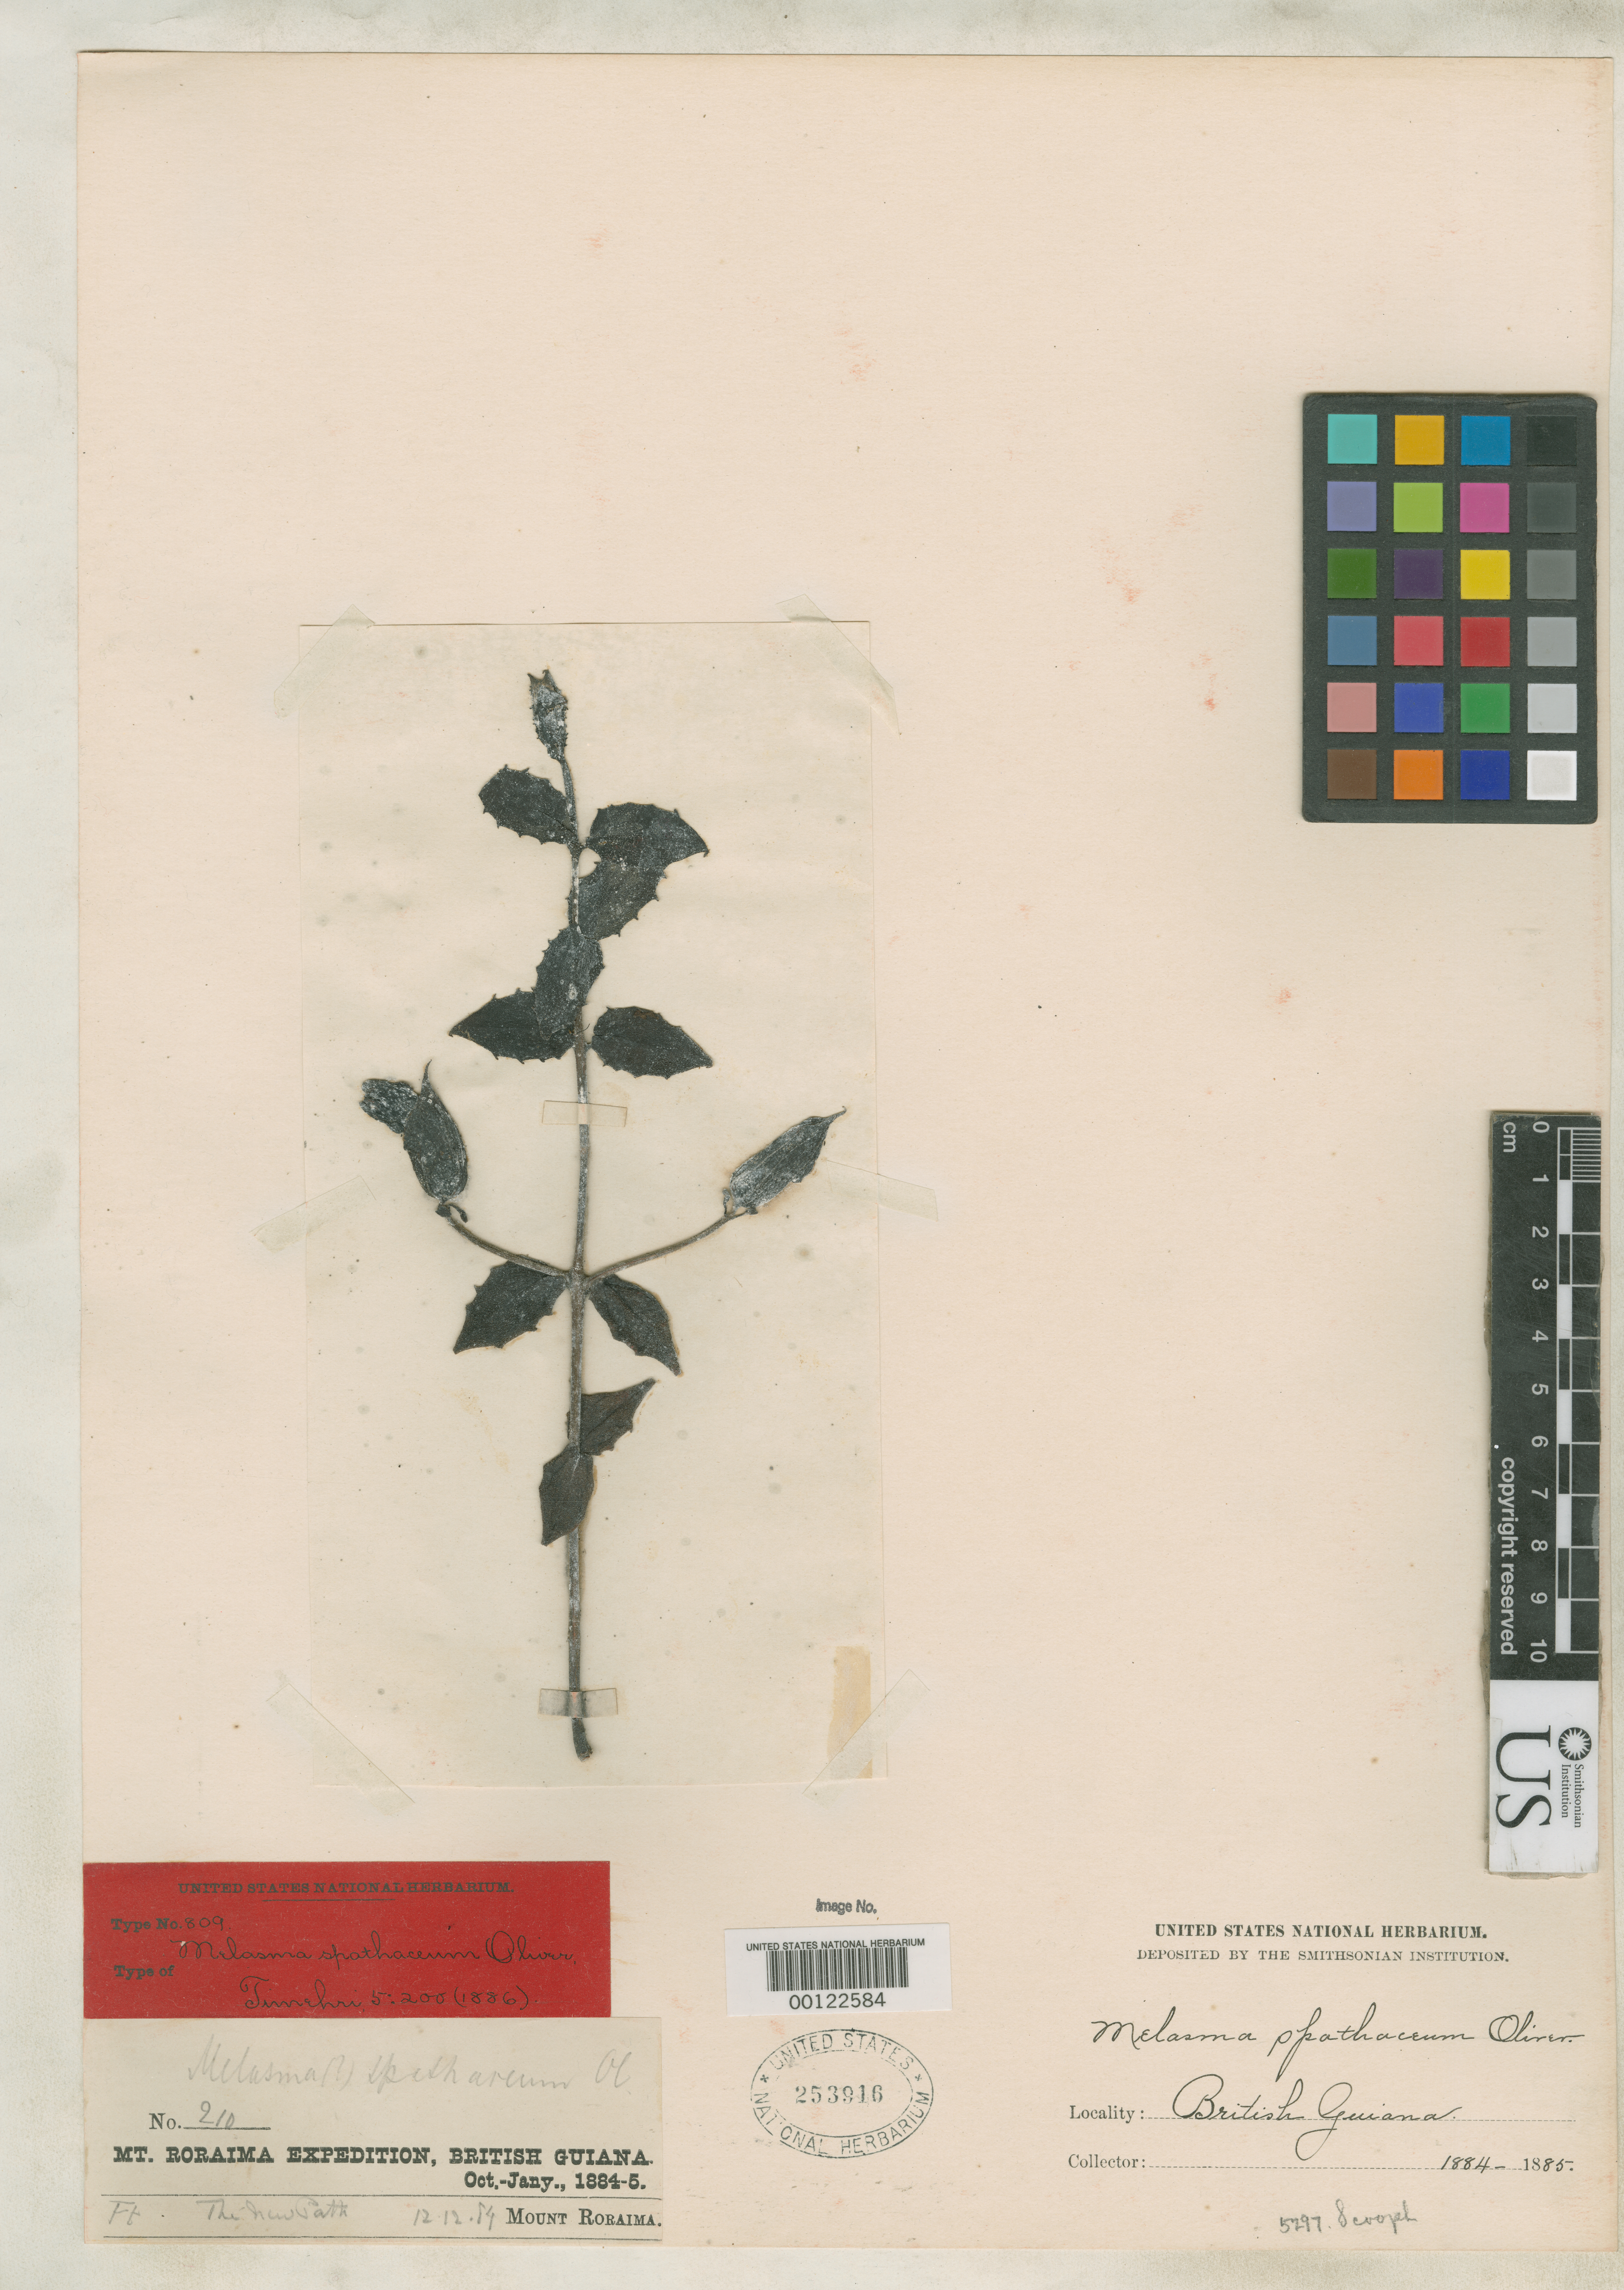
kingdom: Plantae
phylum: Tracheophyta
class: Magnoliopsida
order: Lamiales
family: Orobanchaceae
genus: Melasma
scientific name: Melasma spathaceum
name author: Oliv.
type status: Type Collection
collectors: E. F. im Thurn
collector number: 210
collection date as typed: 12 Dec 1884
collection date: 1884-12-12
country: Guyana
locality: Mt. Roraima.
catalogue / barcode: US 253916